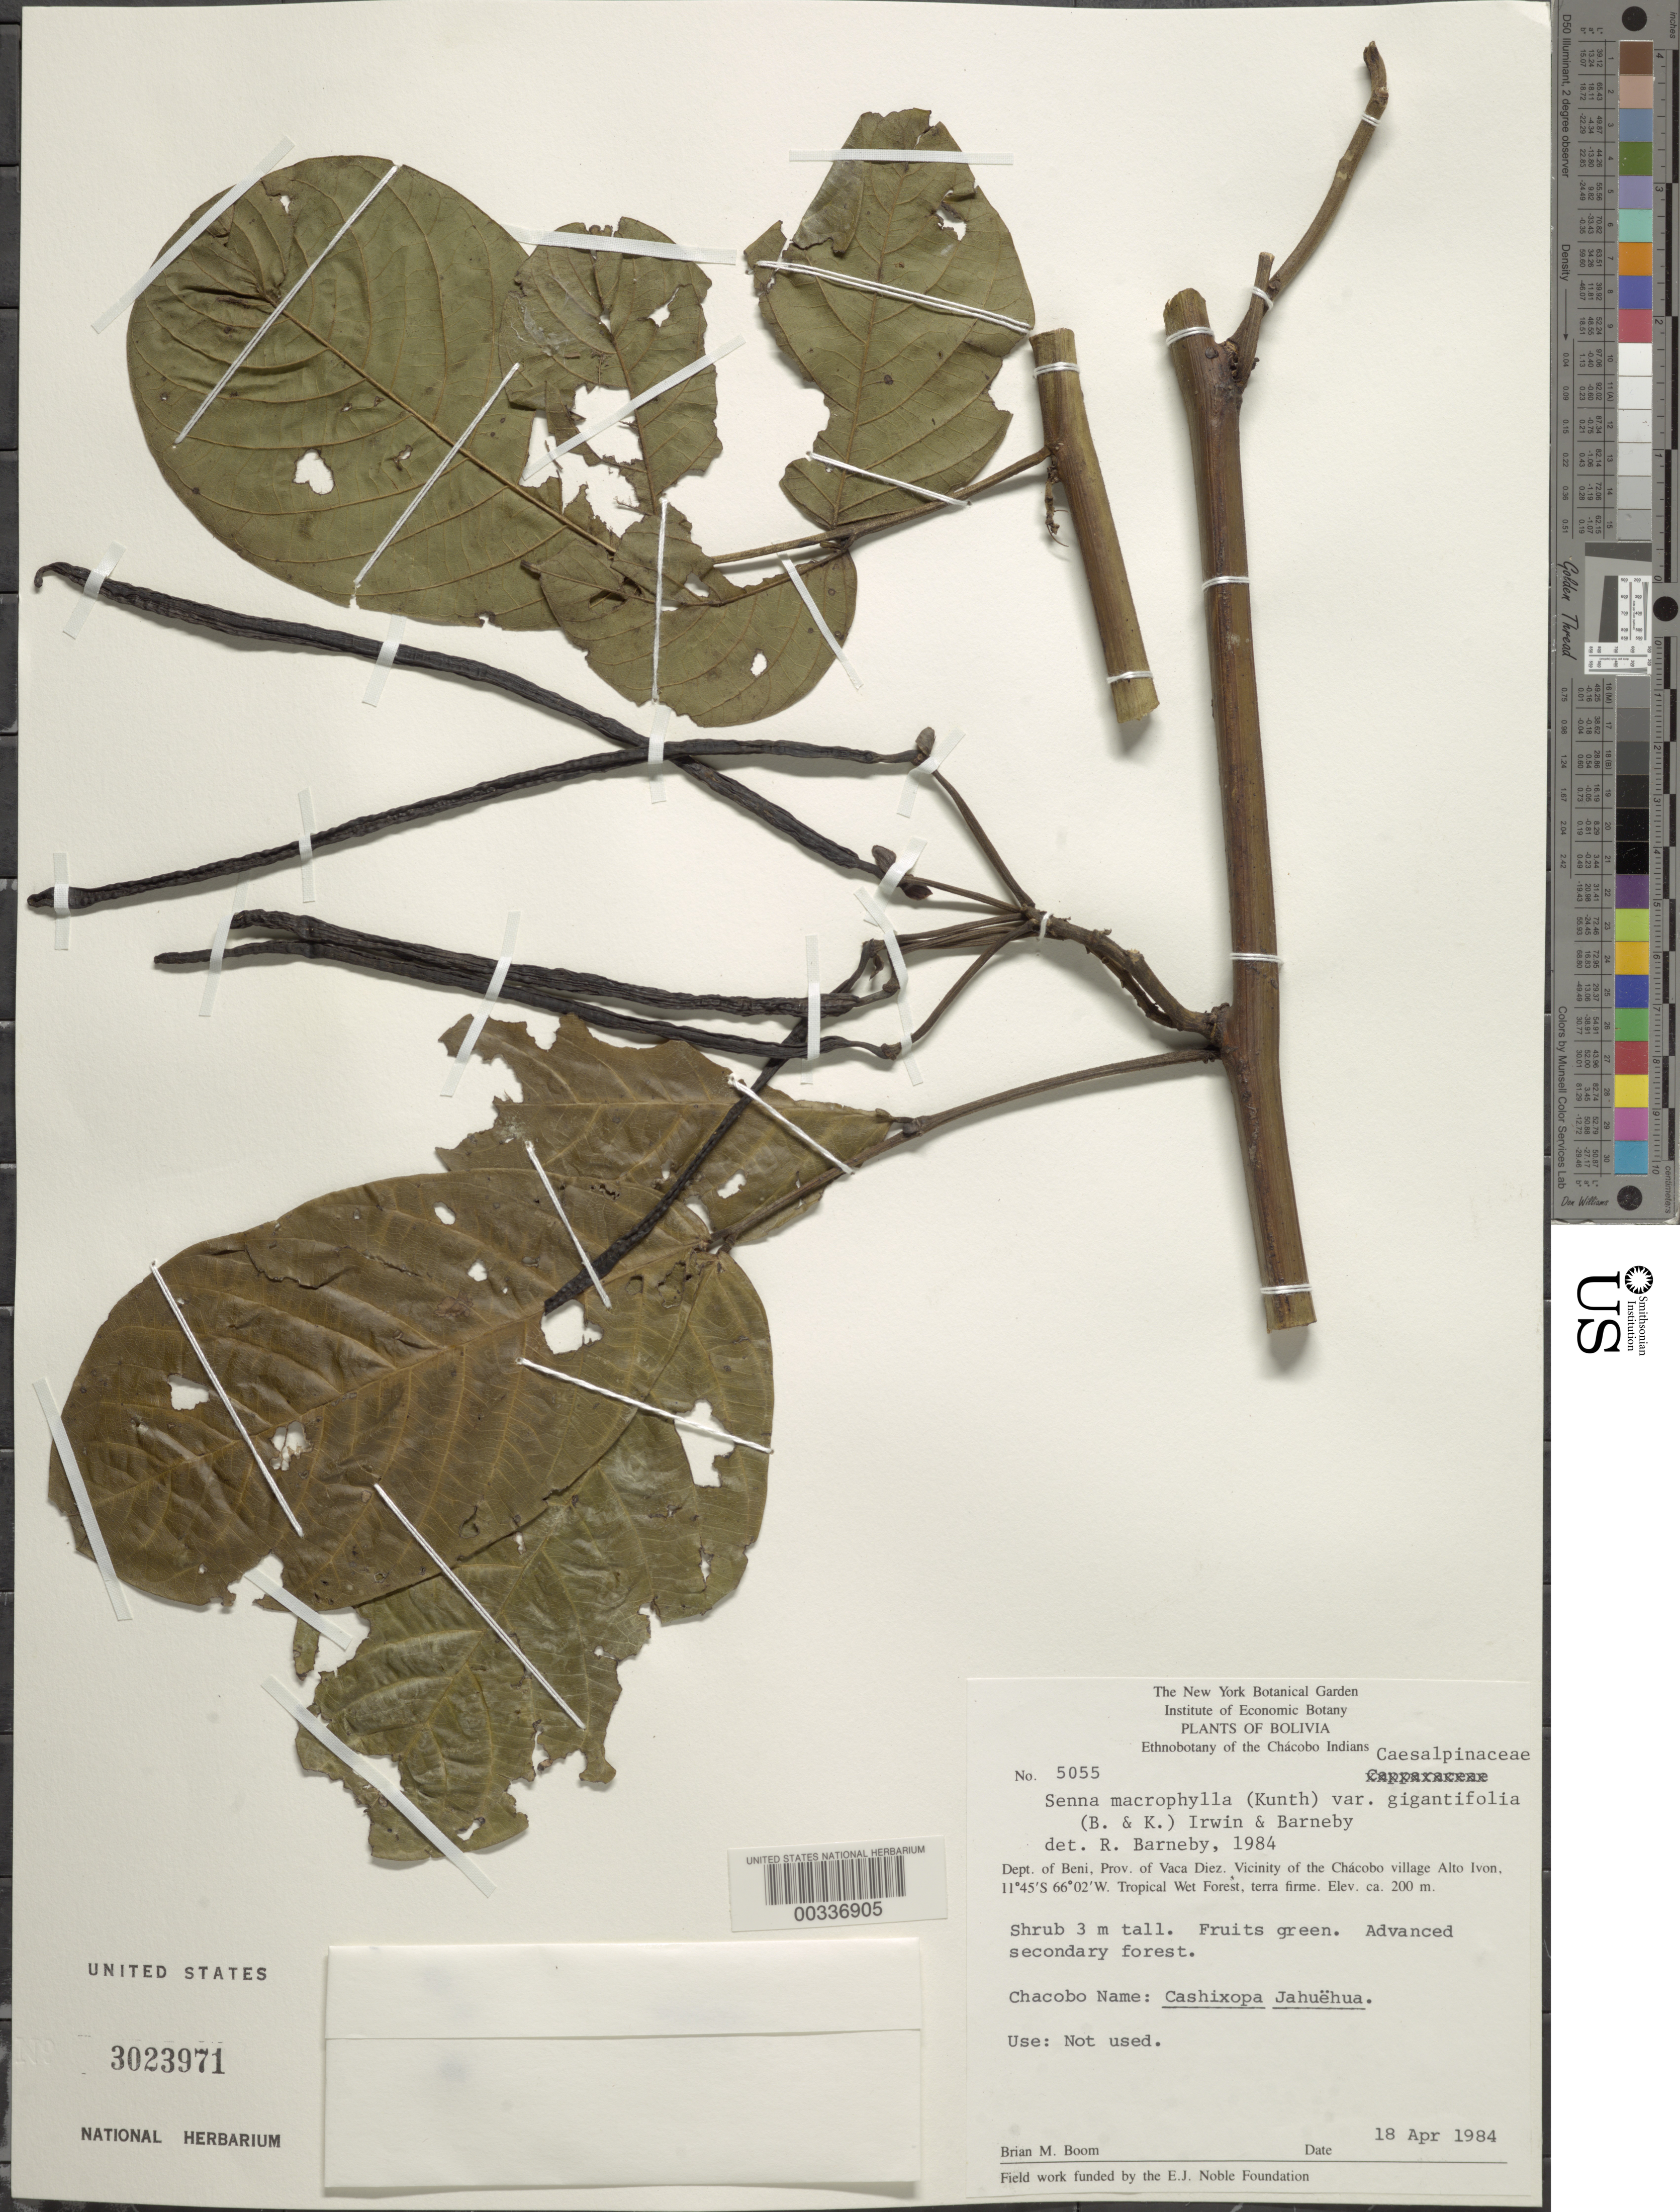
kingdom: Plantae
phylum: Tracheophyta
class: Magnoliopsida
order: Fabales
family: Fabaceae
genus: Senna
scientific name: Senna macrophylla var. gigantifolia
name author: (Britton & Killip) H.S. Irwin & Barneby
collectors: B. M. Boom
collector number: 5055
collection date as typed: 18 Apr 1984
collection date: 1984-04-18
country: Bolivia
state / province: Beni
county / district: Vaca Diez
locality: Vicinity of the Chacobo Village Alto Ivon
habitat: Tropical wet forest, terra firme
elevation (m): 200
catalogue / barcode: US 3023971